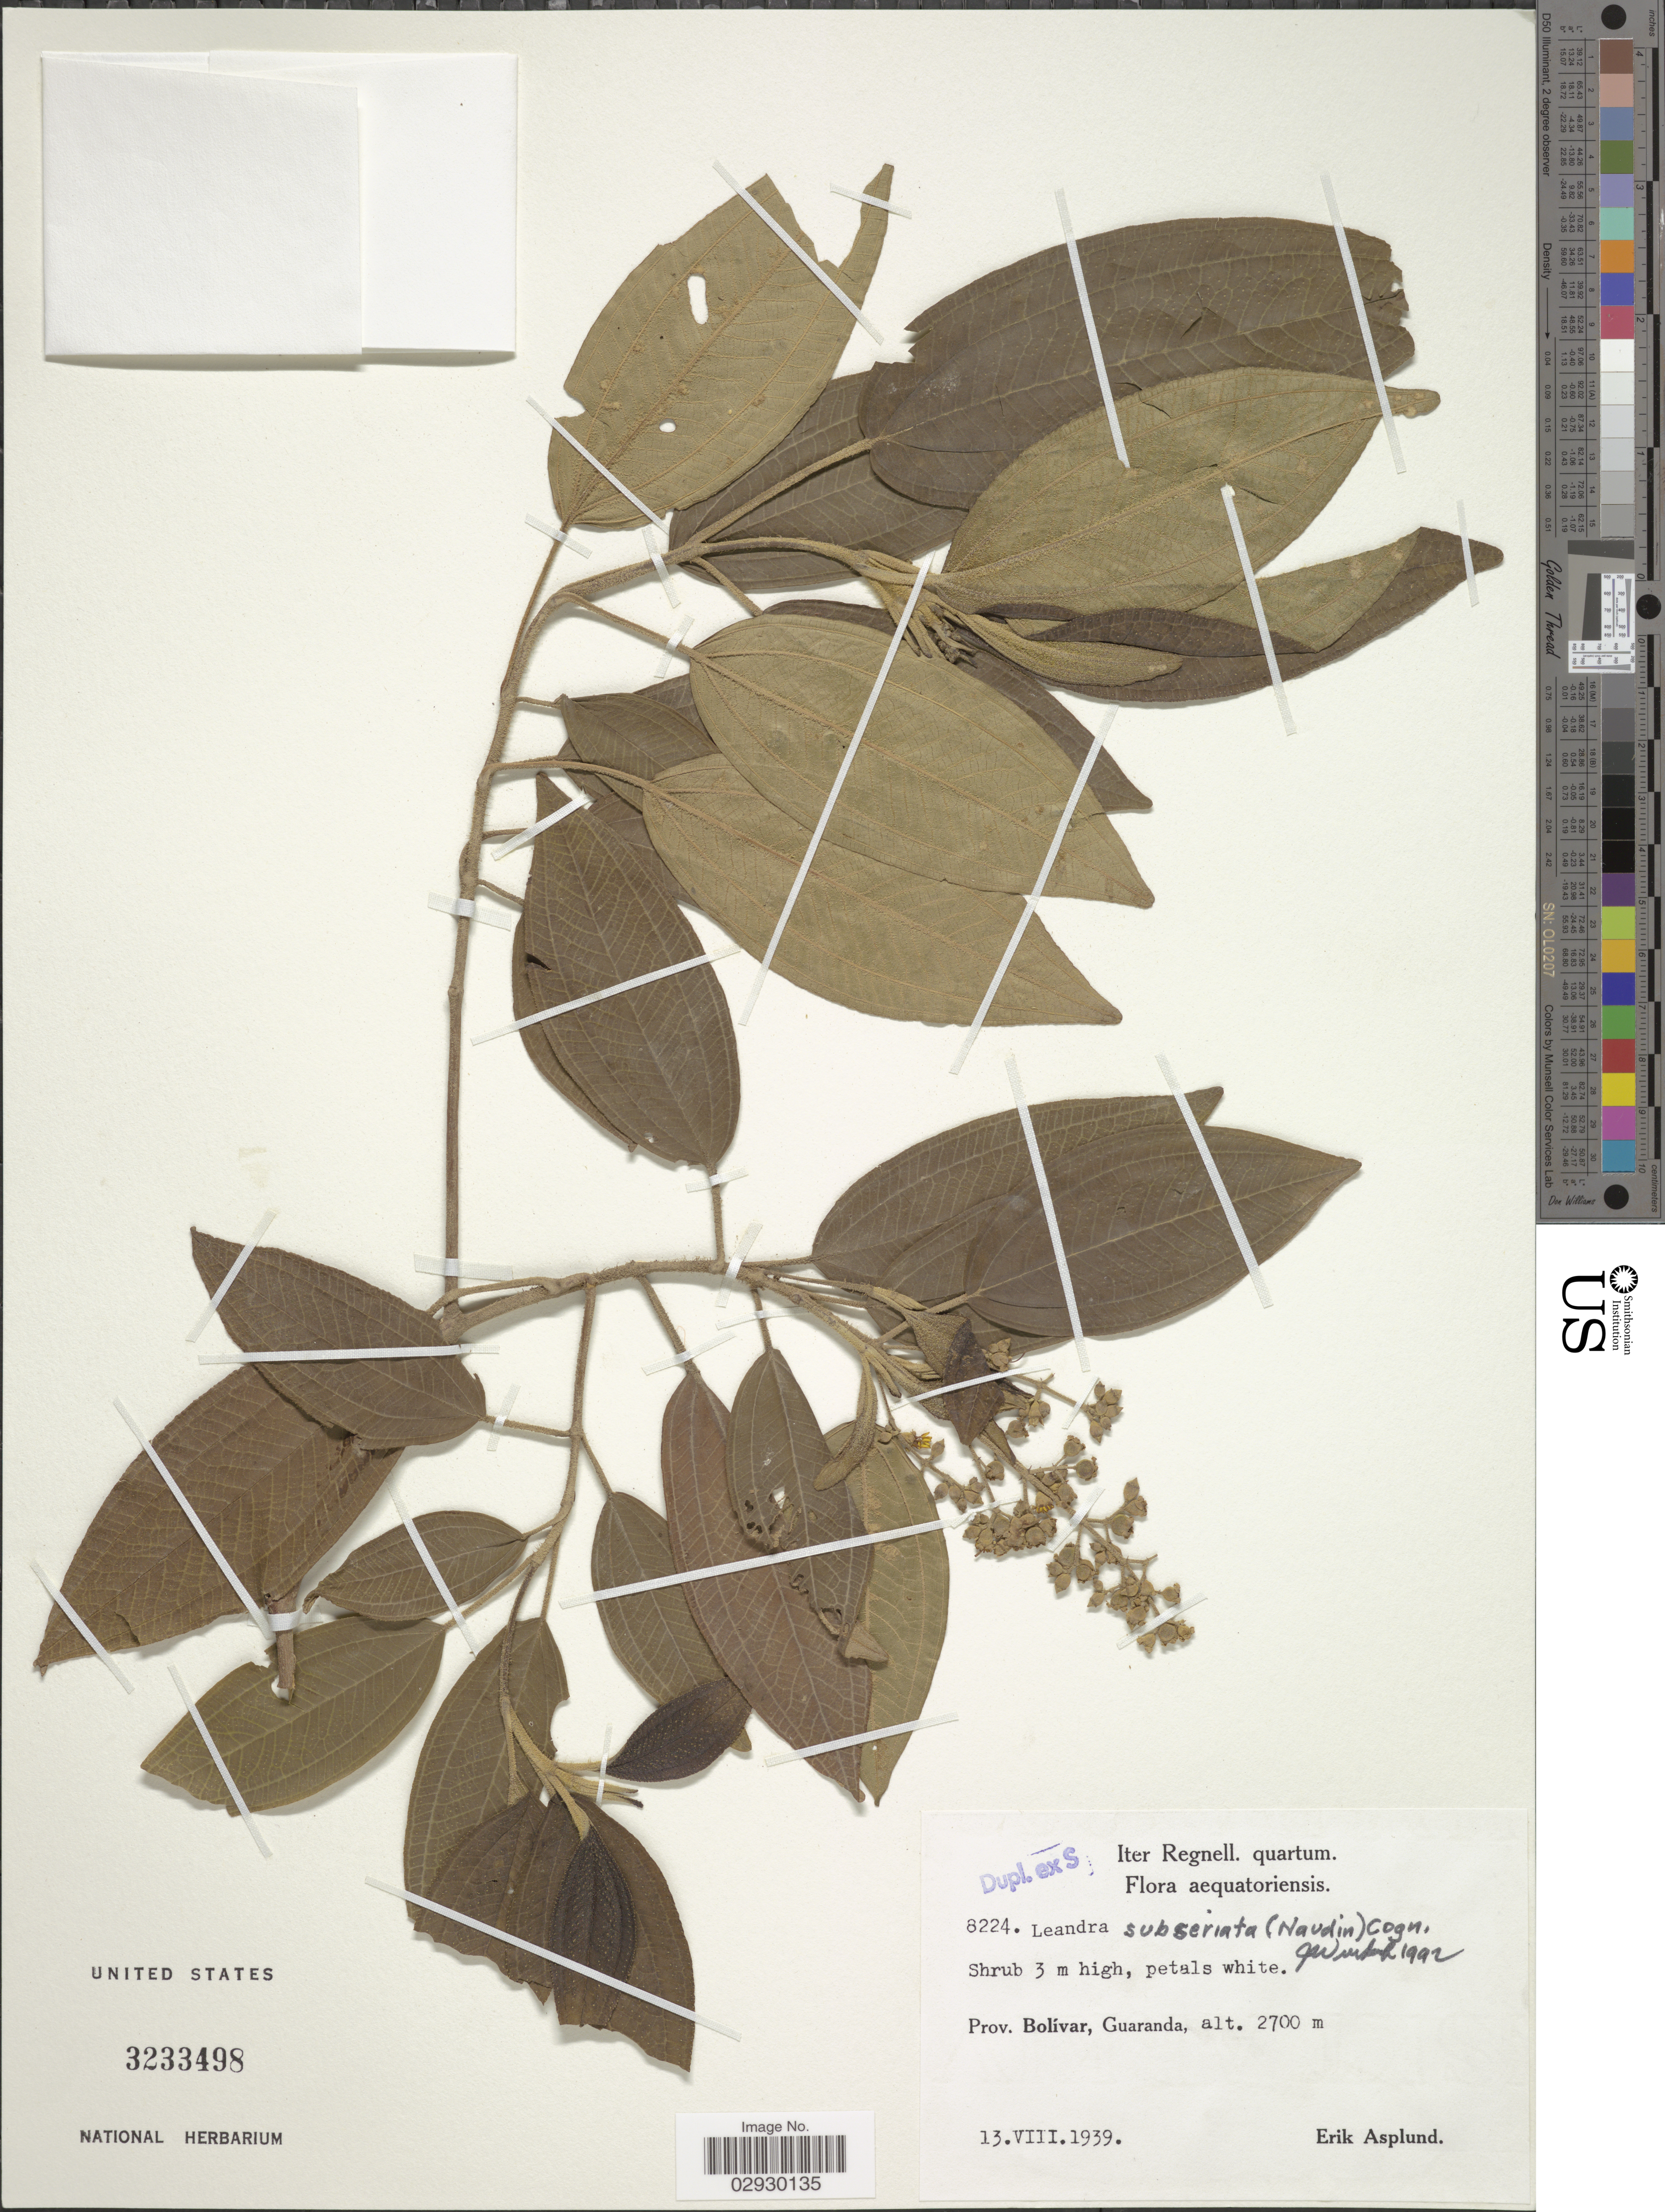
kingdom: Plantae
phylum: Tracheophyta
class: Magnoliopsida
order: Myrtales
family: Melastomataceae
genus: Leandra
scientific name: Leandra subseriata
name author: (Naudin) Cogn.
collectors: E. Asplund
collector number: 8224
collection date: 1939-08-13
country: Ecuador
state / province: Bolívar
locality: Guaranda.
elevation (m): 2700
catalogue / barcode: US 3233498